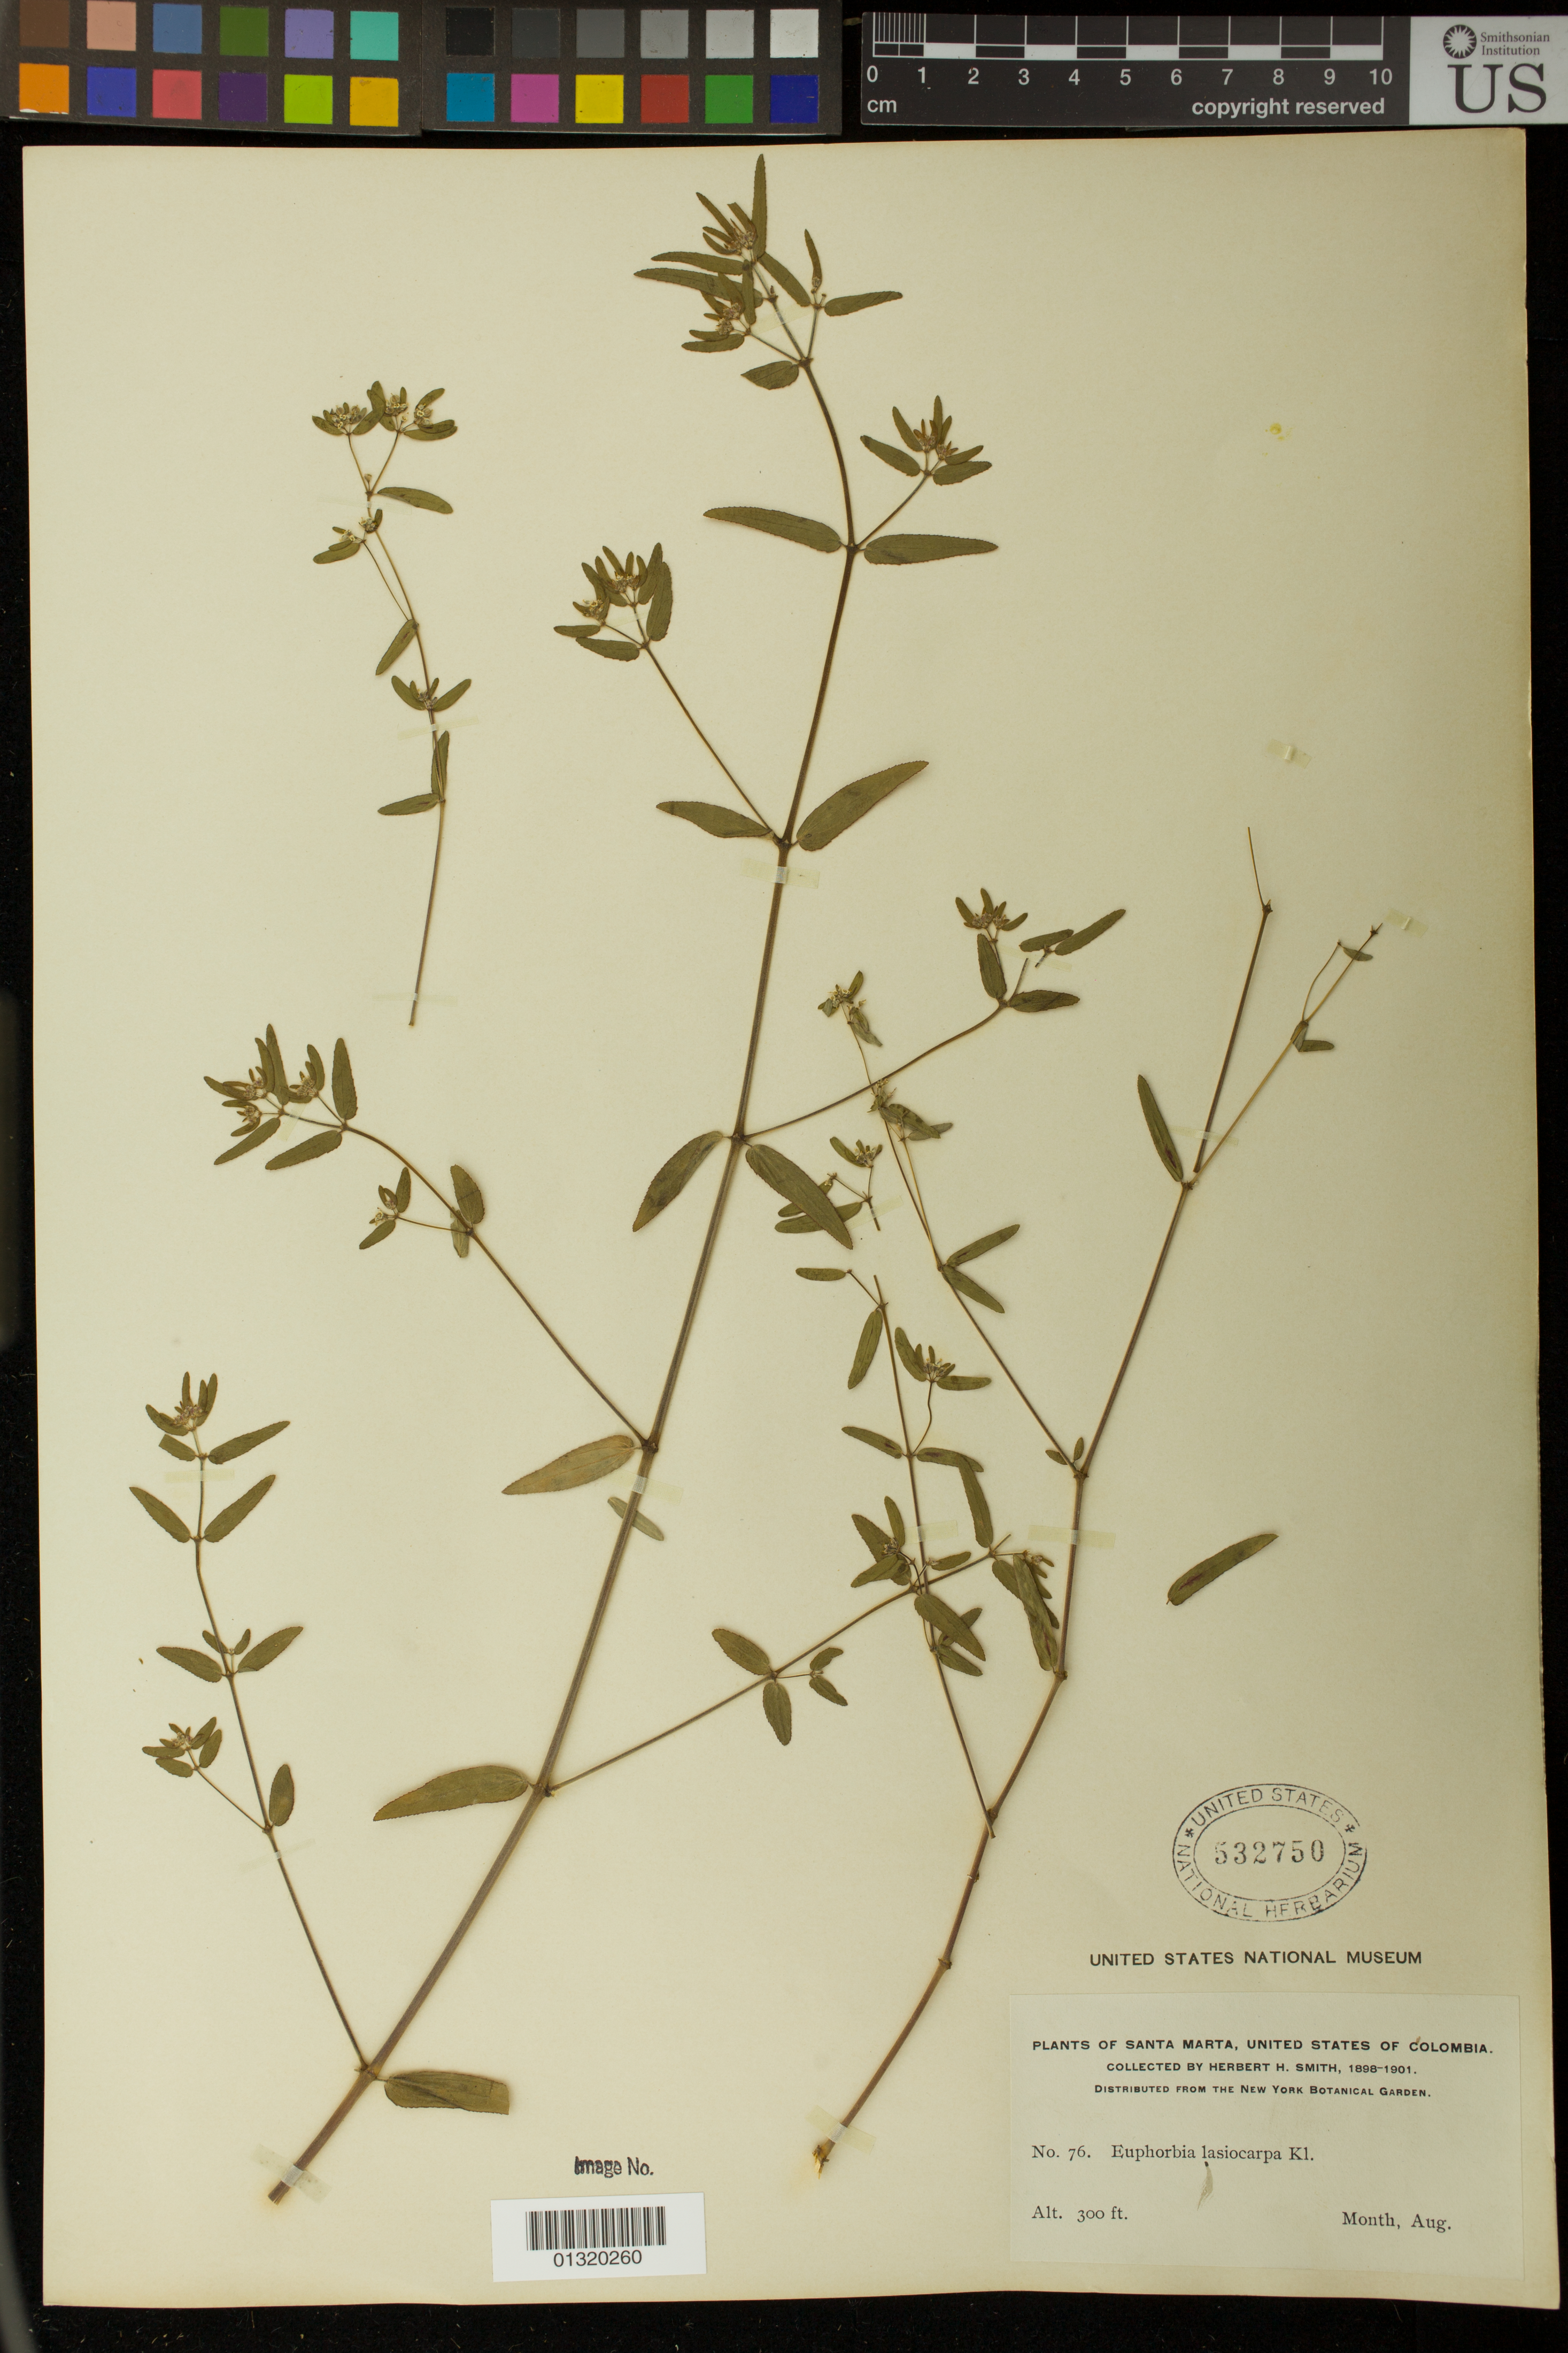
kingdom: Plantae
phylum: Tracheophyta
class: Magnoliopsida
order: Malpighiales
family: Euphorbiaceae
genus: Euphorbia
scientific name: Euphorbia lasiocarpa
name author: Klotzsch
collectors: H. H. Smith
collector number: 76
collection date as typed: Aug.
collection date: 1898/1901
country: Colombia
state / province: Magdalena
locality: Santa Marta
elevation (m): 91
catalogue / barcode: US 532750